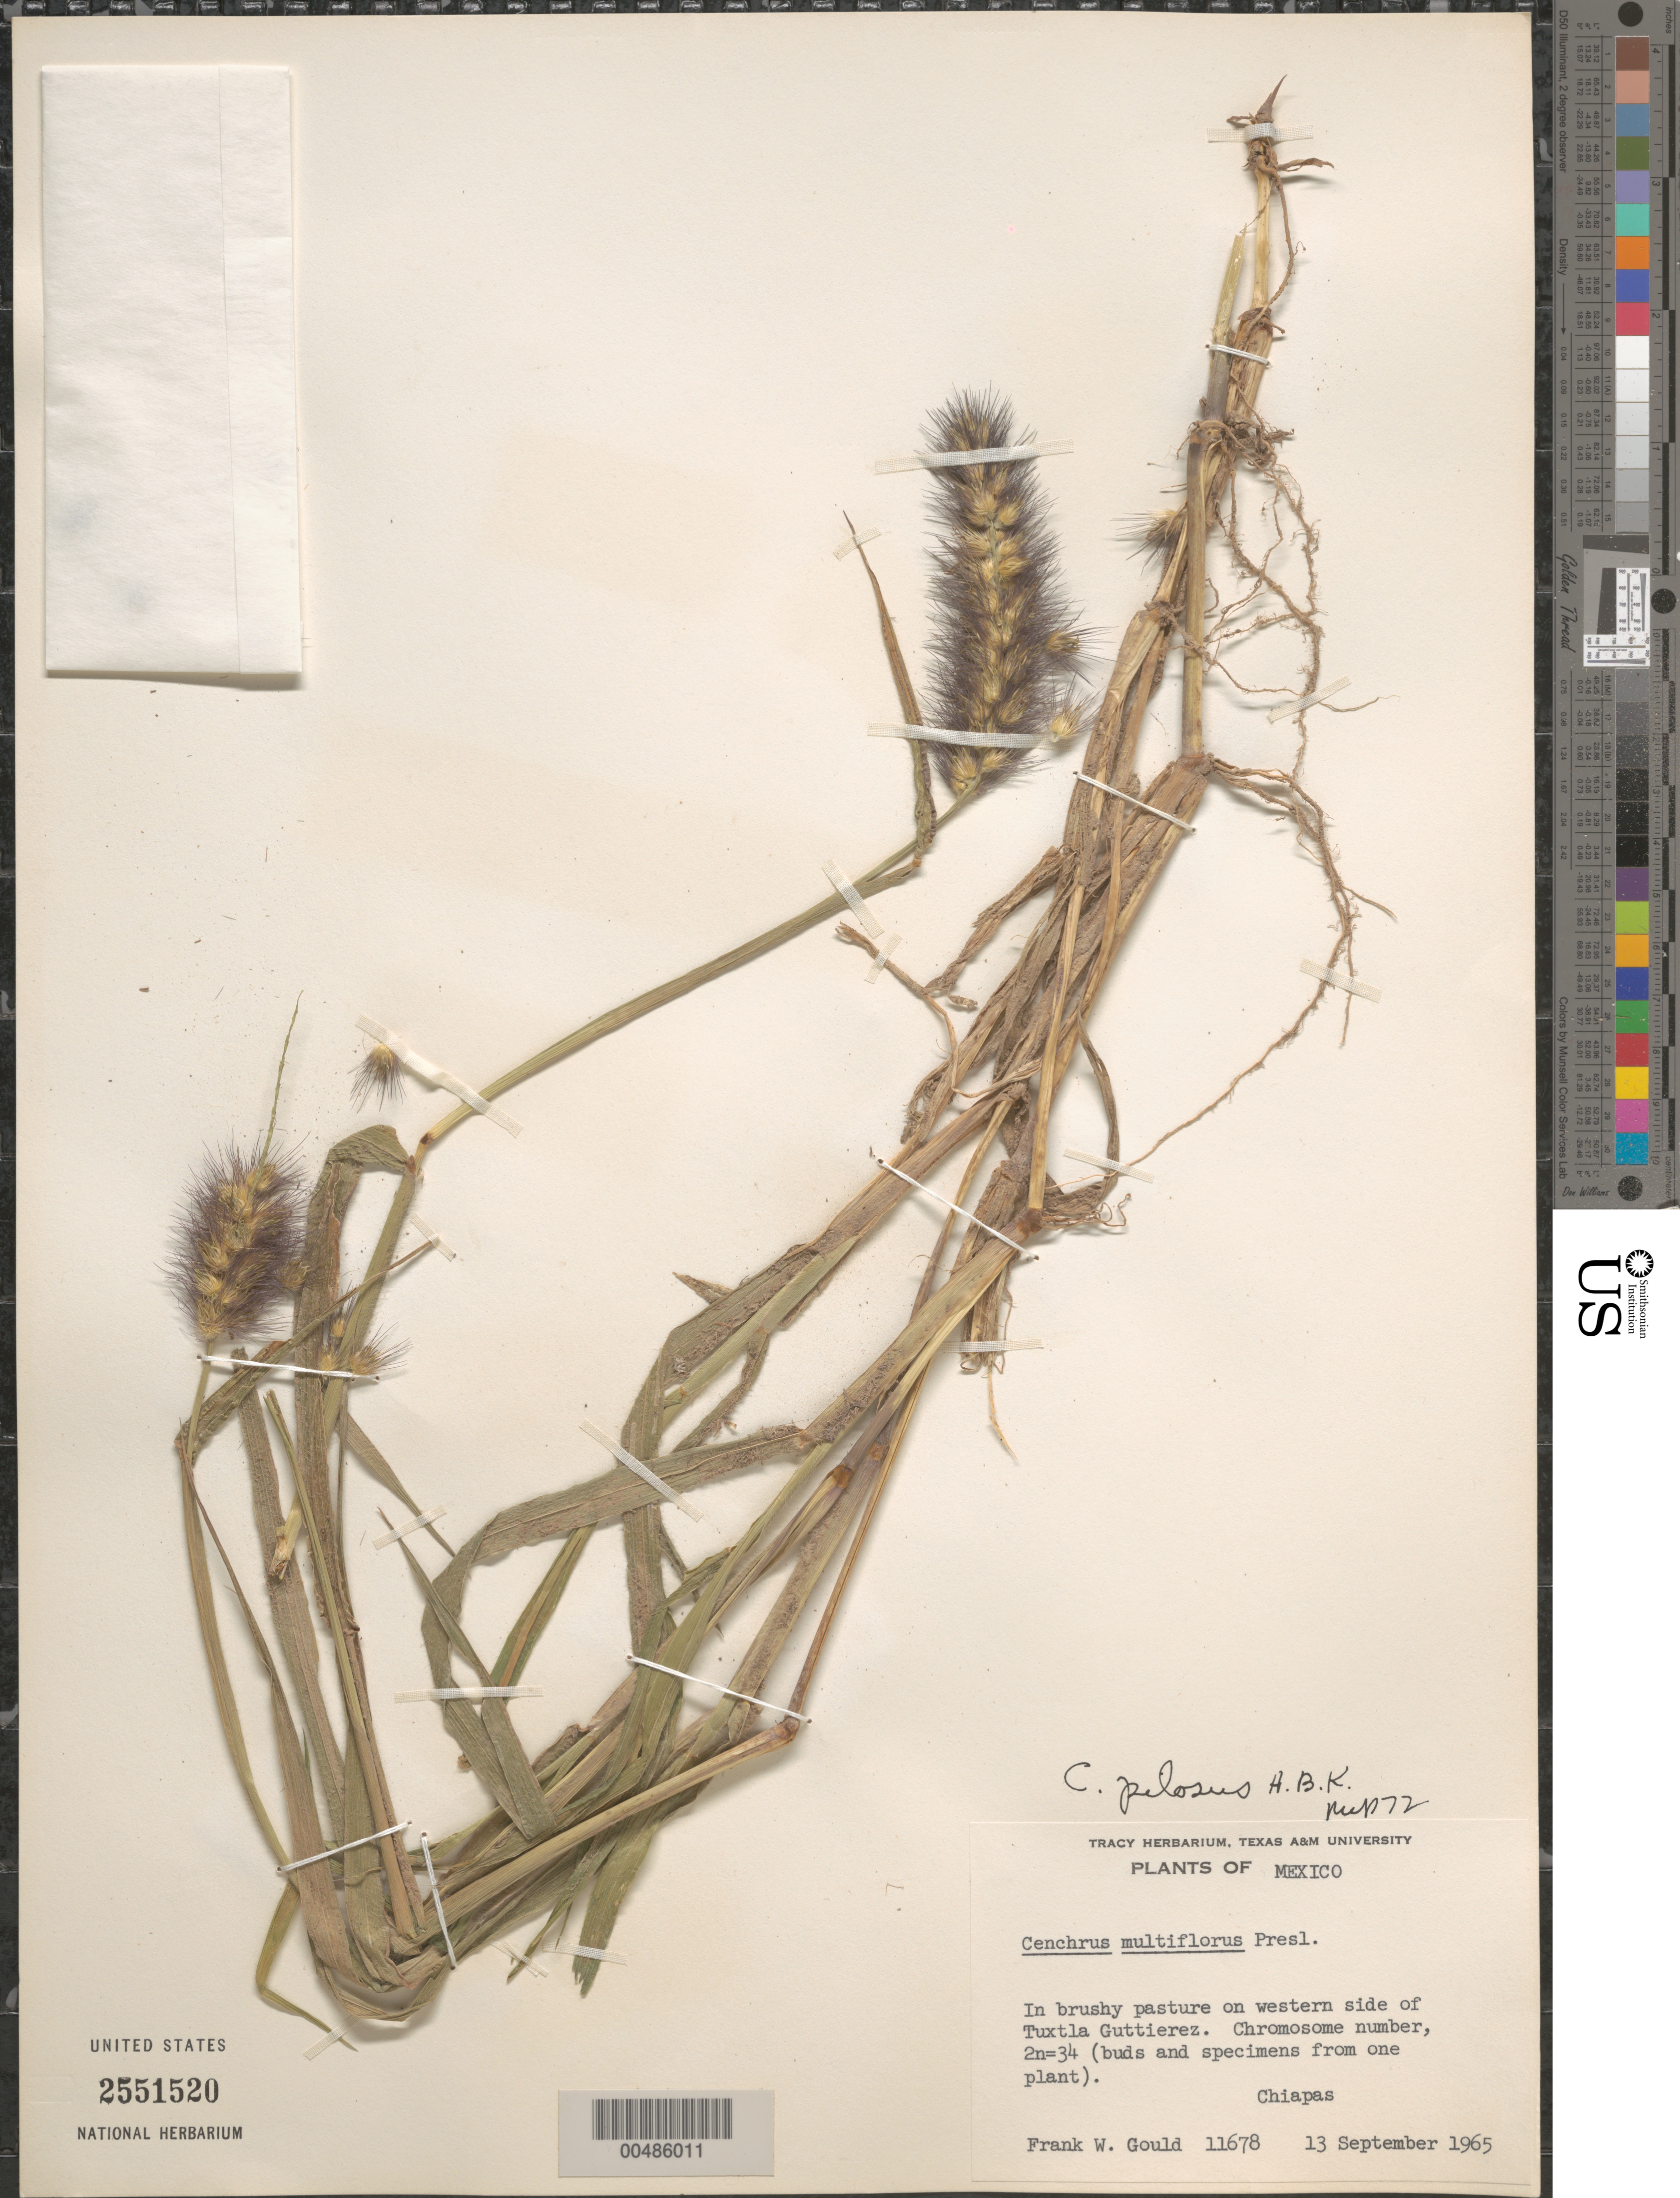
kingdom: Plantae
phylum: Tracheophyta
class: Liliopsida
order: Poales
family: Poaceae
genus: Cenchrus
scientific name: Cenchrus pilosus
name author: Kunth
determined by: Pohl, R. W.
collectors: F. W. Gould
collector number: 11678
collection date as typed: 13 Sep 1965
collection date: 1965-09-13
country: Mexico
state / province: Chiapas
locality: Western side of Tuxtla Guttierez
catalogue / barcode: US 2551520